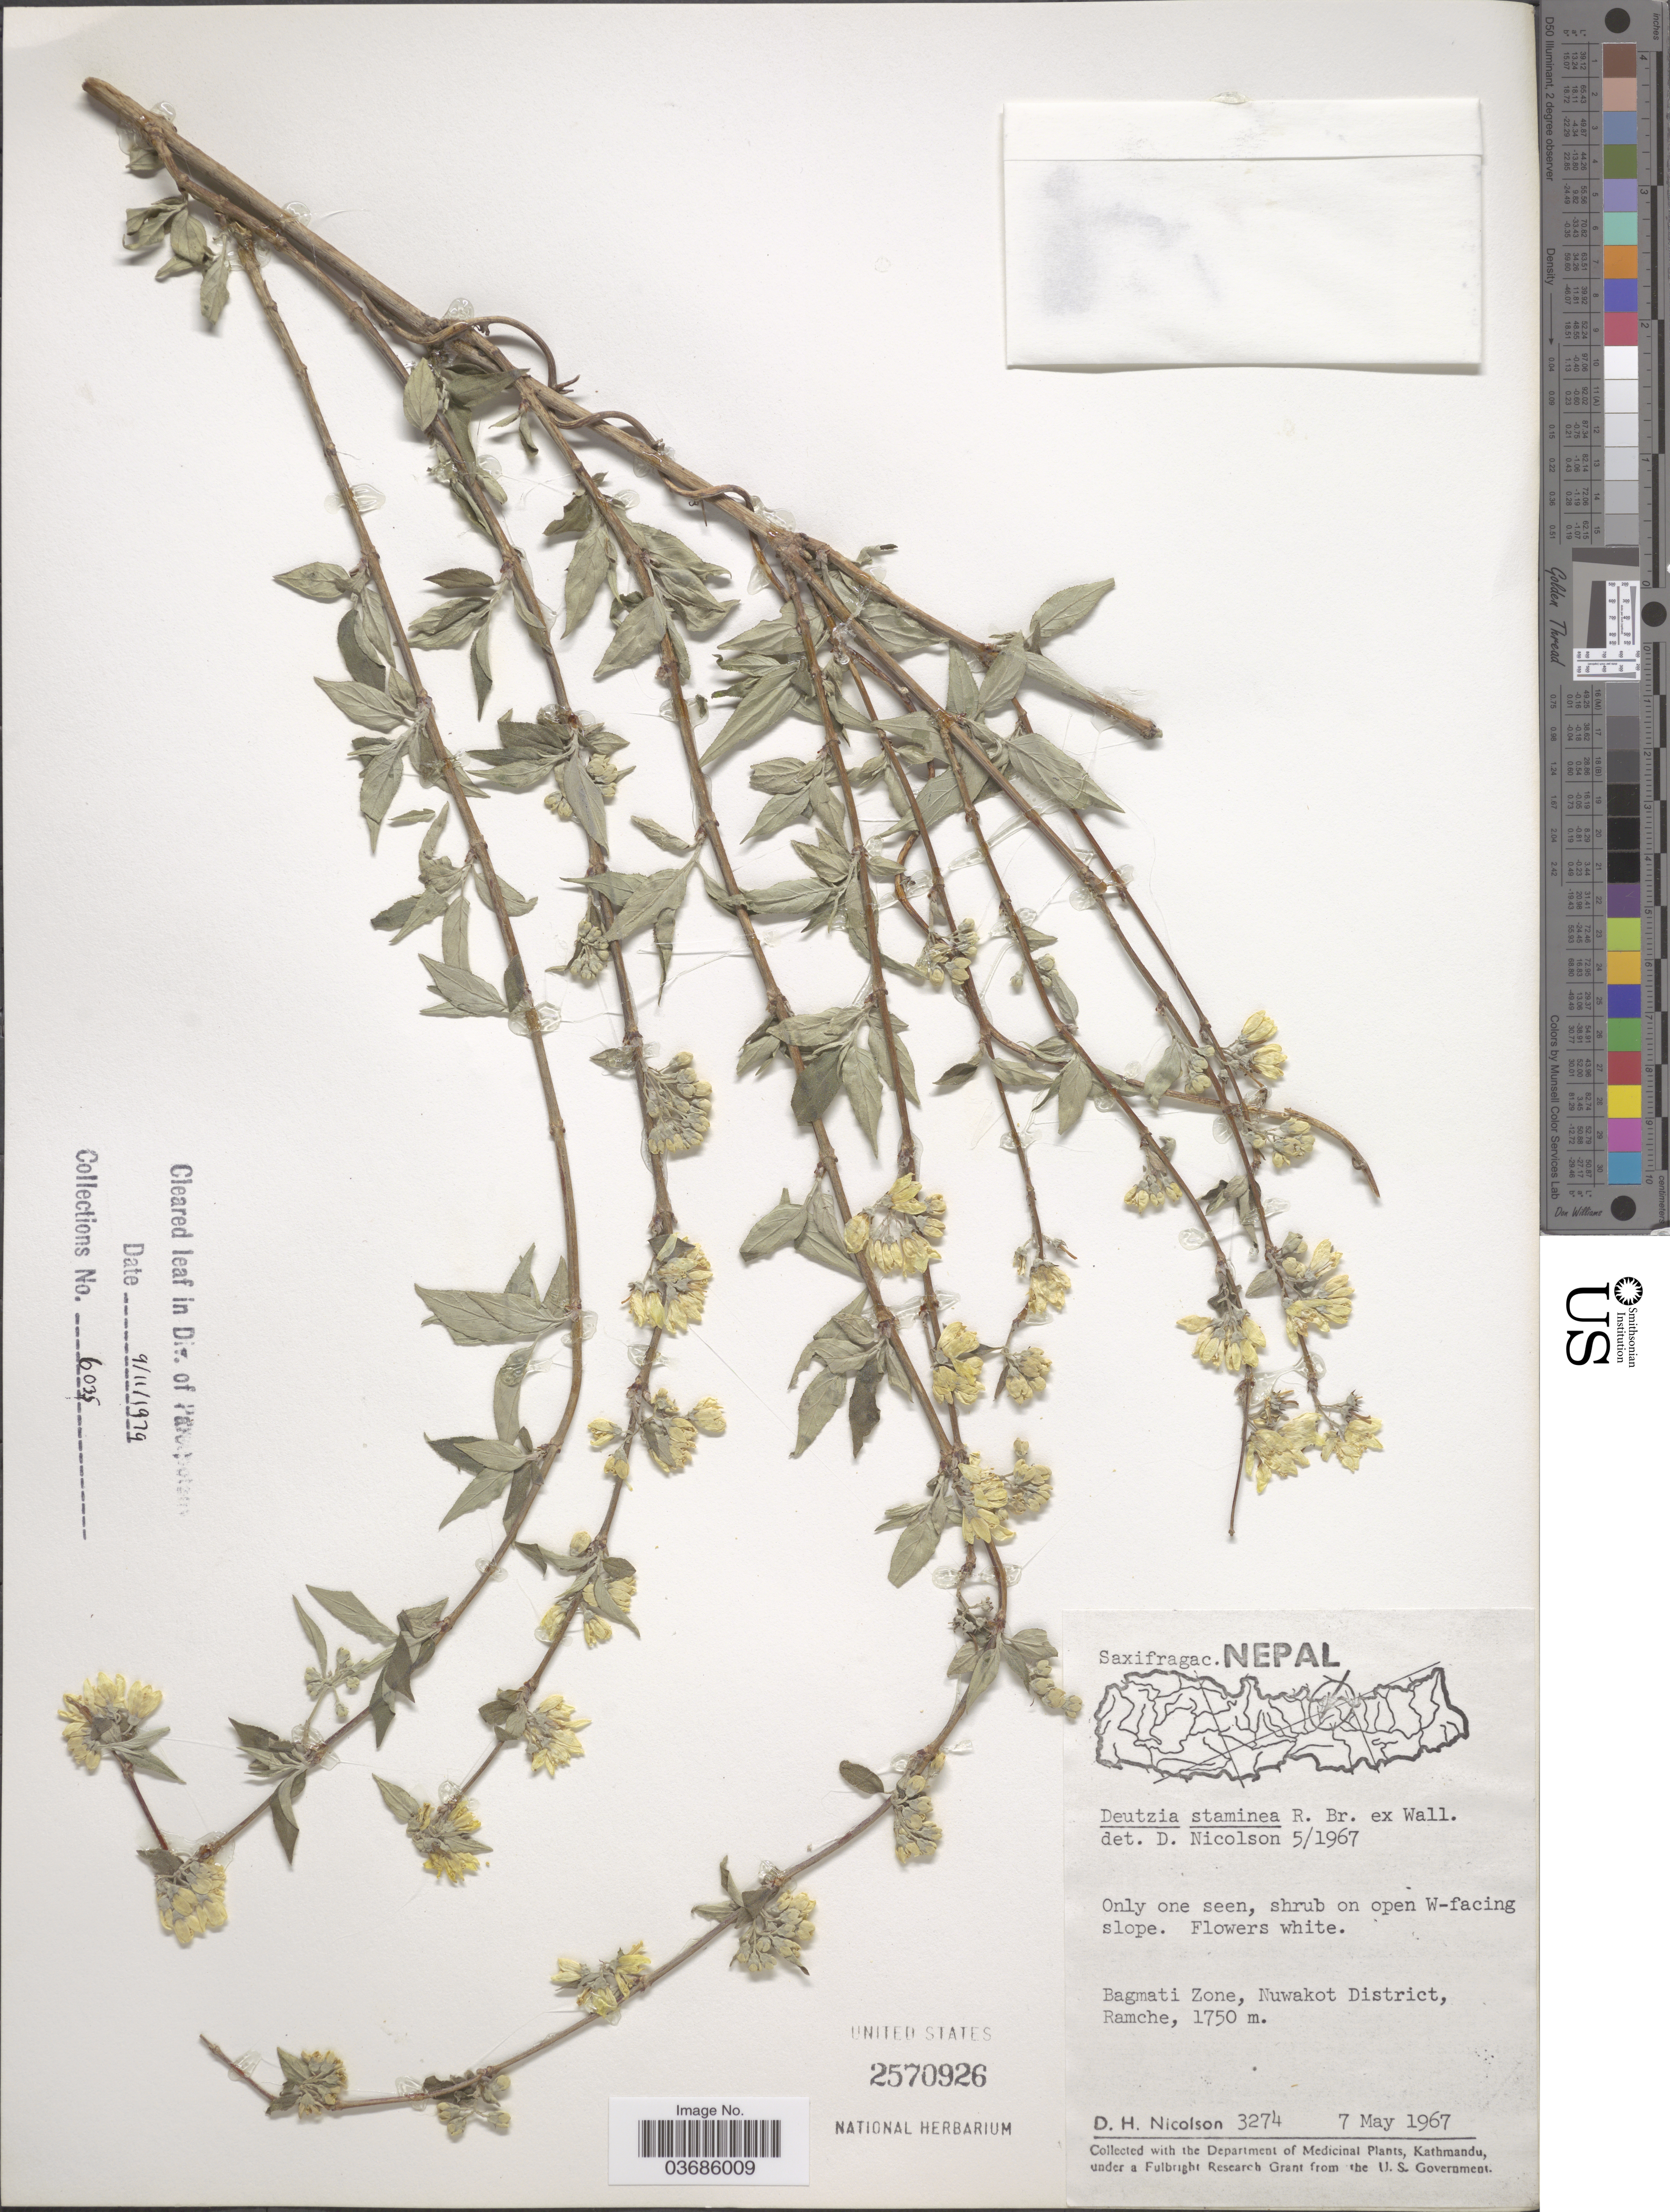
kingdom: Plantae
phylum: Tracheophyta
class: Magnoliopsida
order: Cornales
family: Hydrangeaceae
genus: Deutzia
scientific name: Deutzia staminea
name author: R. Br. ex Wall.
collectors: D. H. Nicolson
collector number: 3274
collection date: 1967-05-07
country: Nepal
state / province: Bagmati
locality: On open W-facing slope. Bagmati Zone, Nuwakot District, Ramche.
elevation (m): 1750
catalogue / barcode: US 2570926